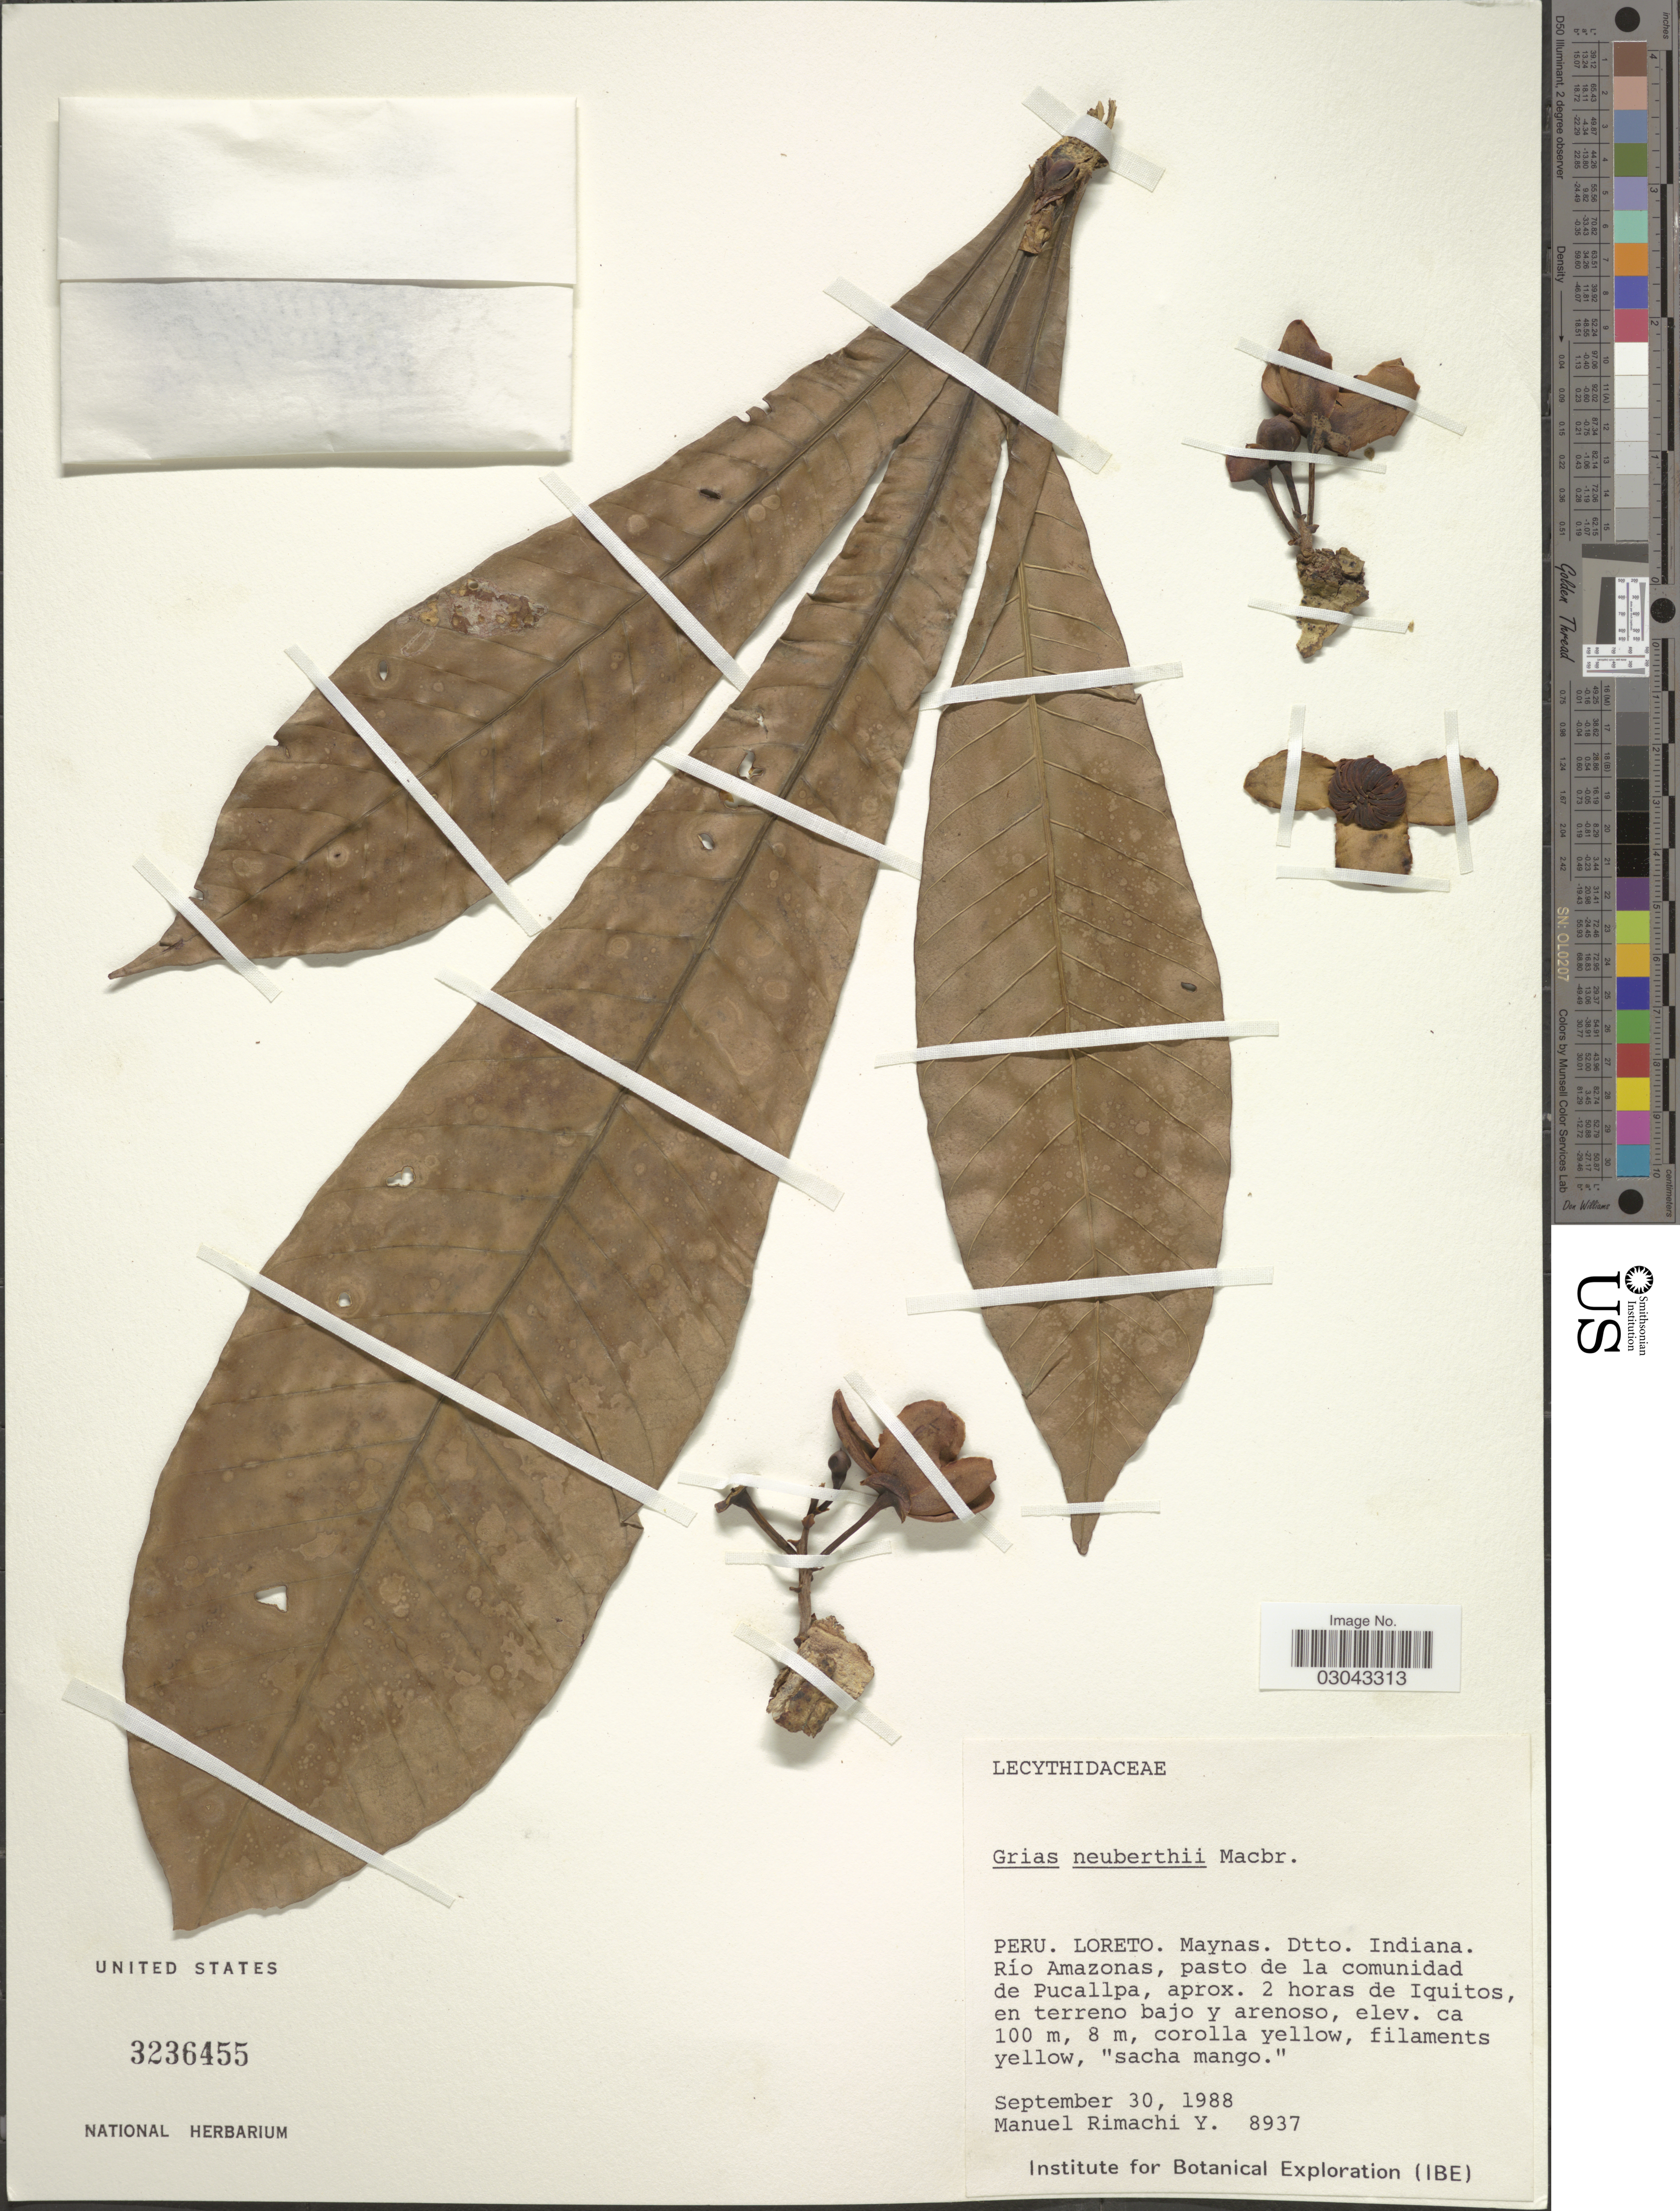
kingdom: Plantae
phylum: Tracheophyta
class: Magnoliopsida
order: Ericales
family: Lecythidaceae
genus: Grias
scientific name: Grias neuberthii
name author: J.F. Macbr.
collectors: M. Rimachi Y.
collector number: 8937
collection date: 1988-09-30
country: Peru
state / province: Loreto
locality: Maynas, Dtto. Indiana, Rio Amazonas, pasto de la comunidad de Pucallpa, aprox. 2 horas de Iquitos, en terreno bajo y arenoso.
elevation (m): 100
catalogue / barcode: US 3236455